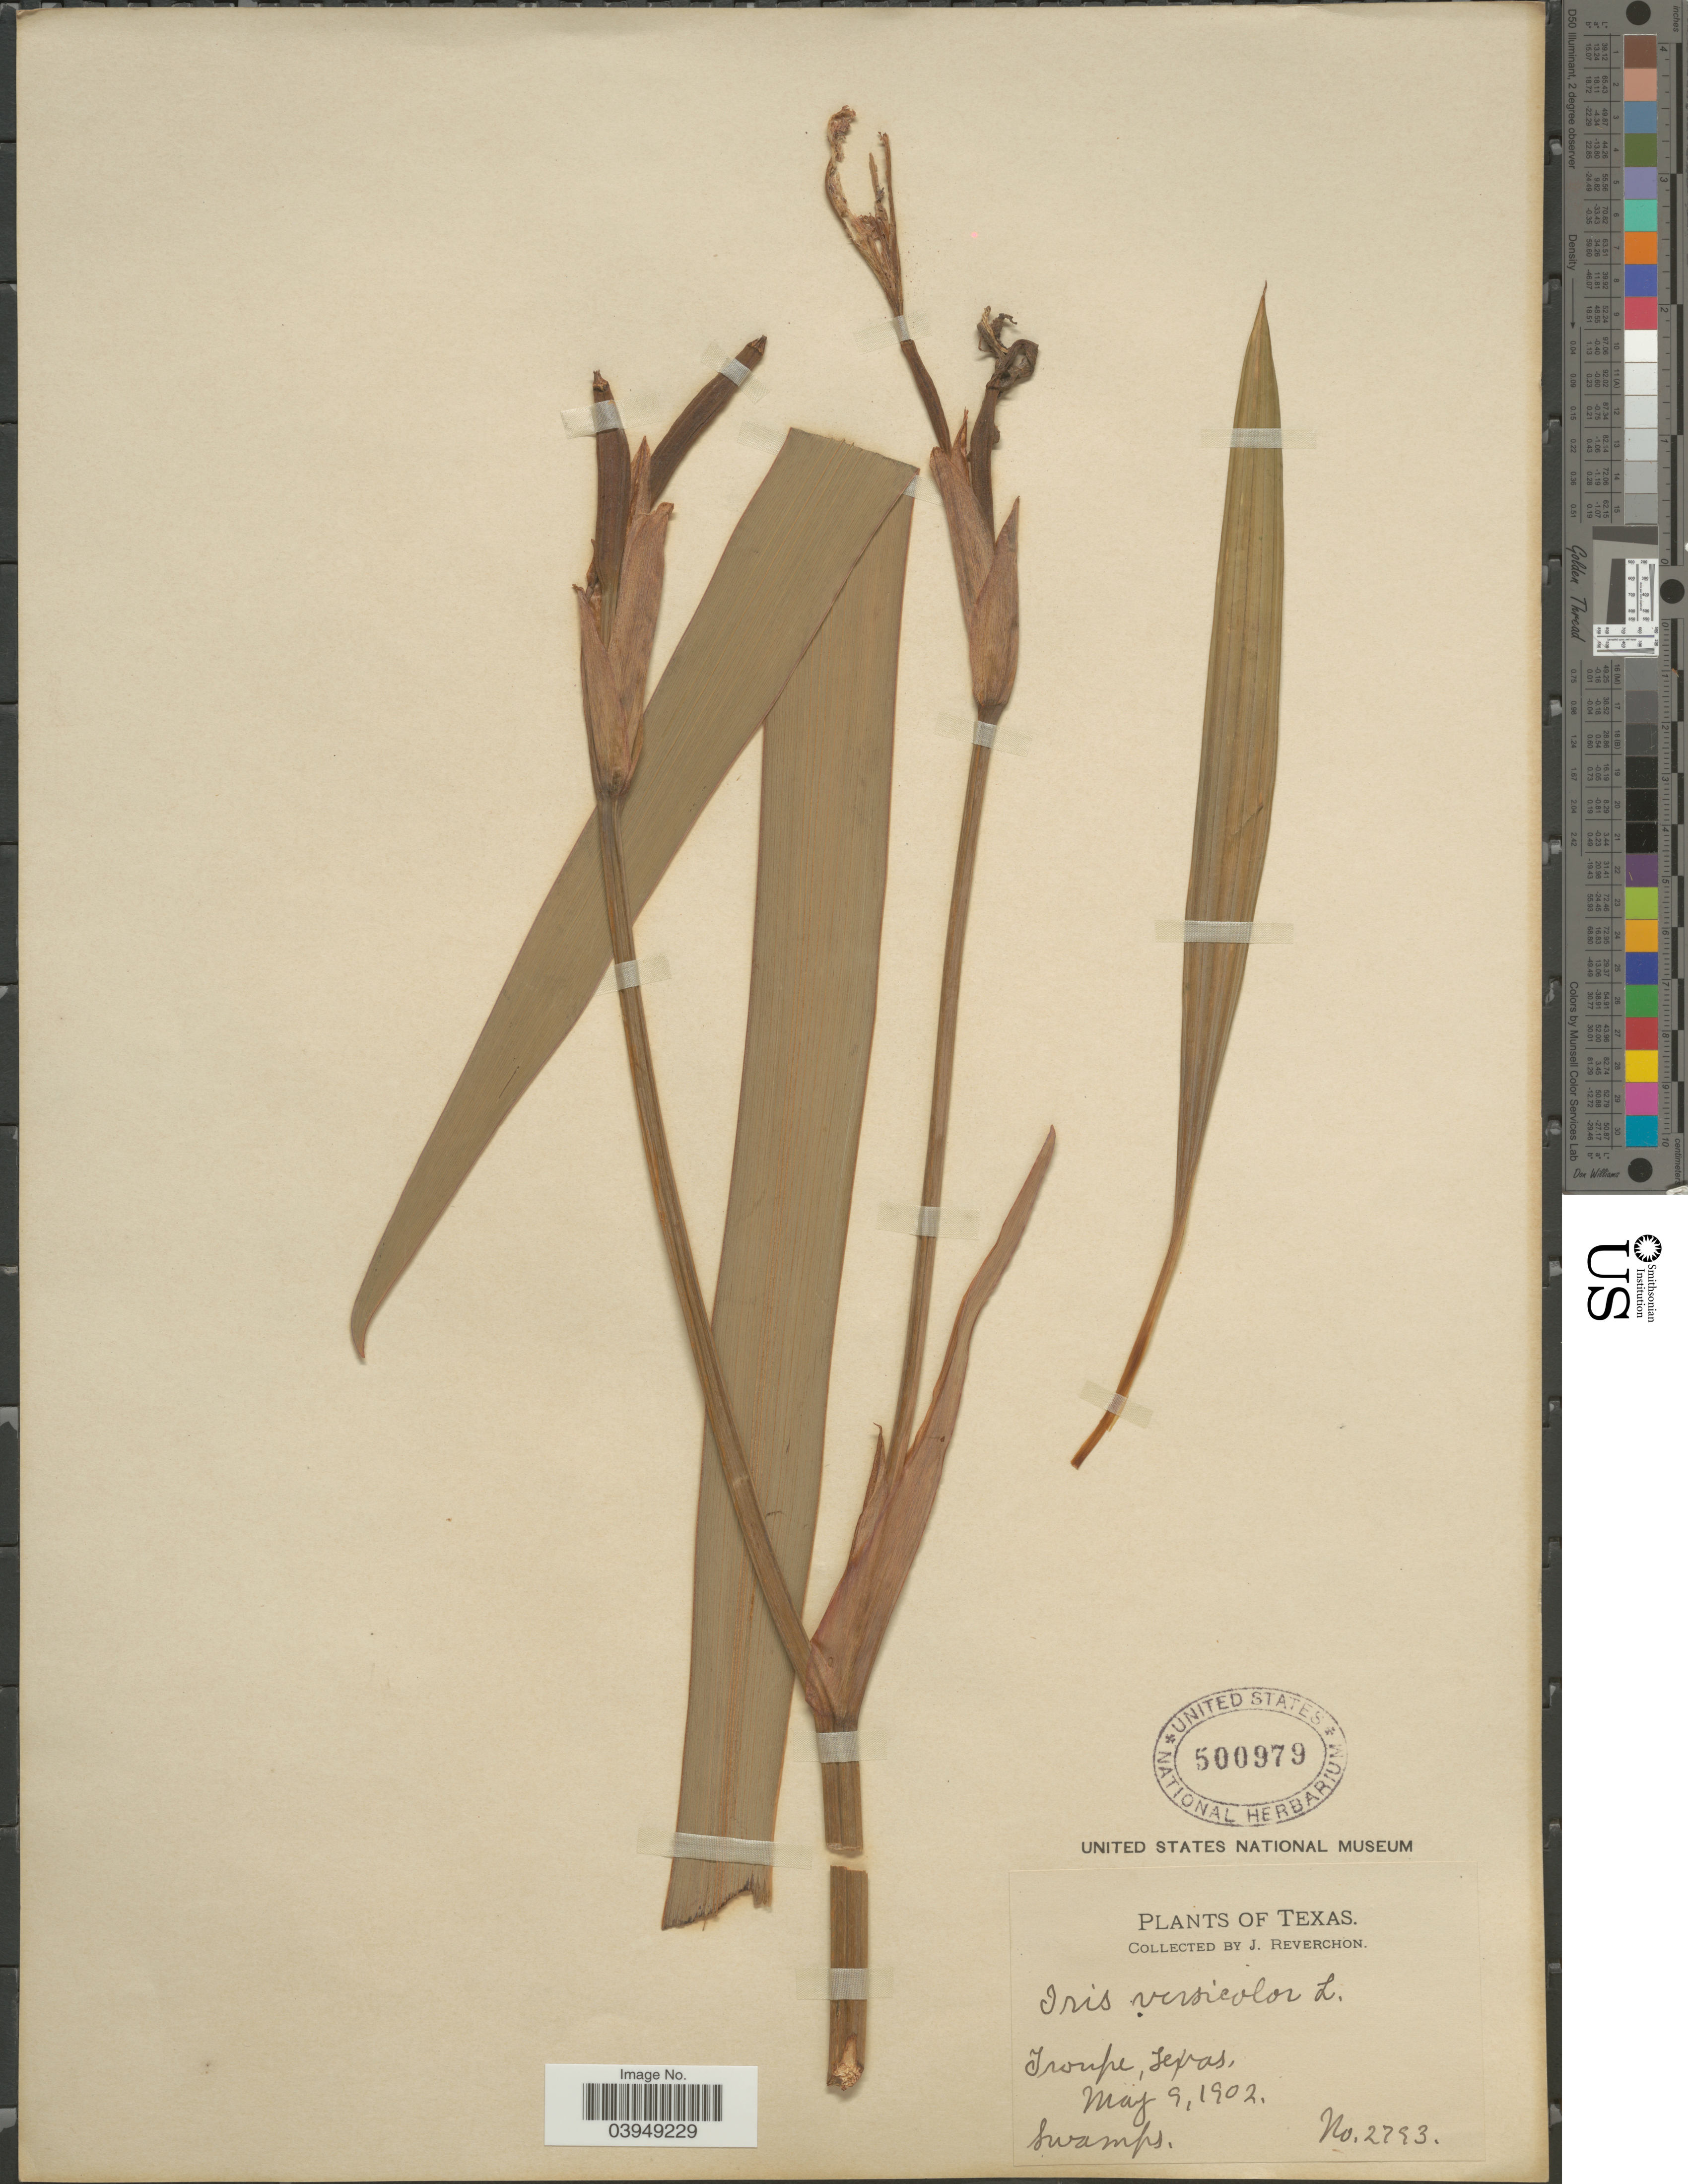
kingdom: Plantae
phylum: Tracheophyta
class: Liliopsida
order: Asparagales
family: Iridaceae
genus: Iris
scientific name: Iris versicolor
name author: L.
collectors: J. Reverchon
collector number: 2793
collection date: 1902-05-09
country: United States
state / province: Texas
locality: Troupe.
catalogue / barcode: US 500979